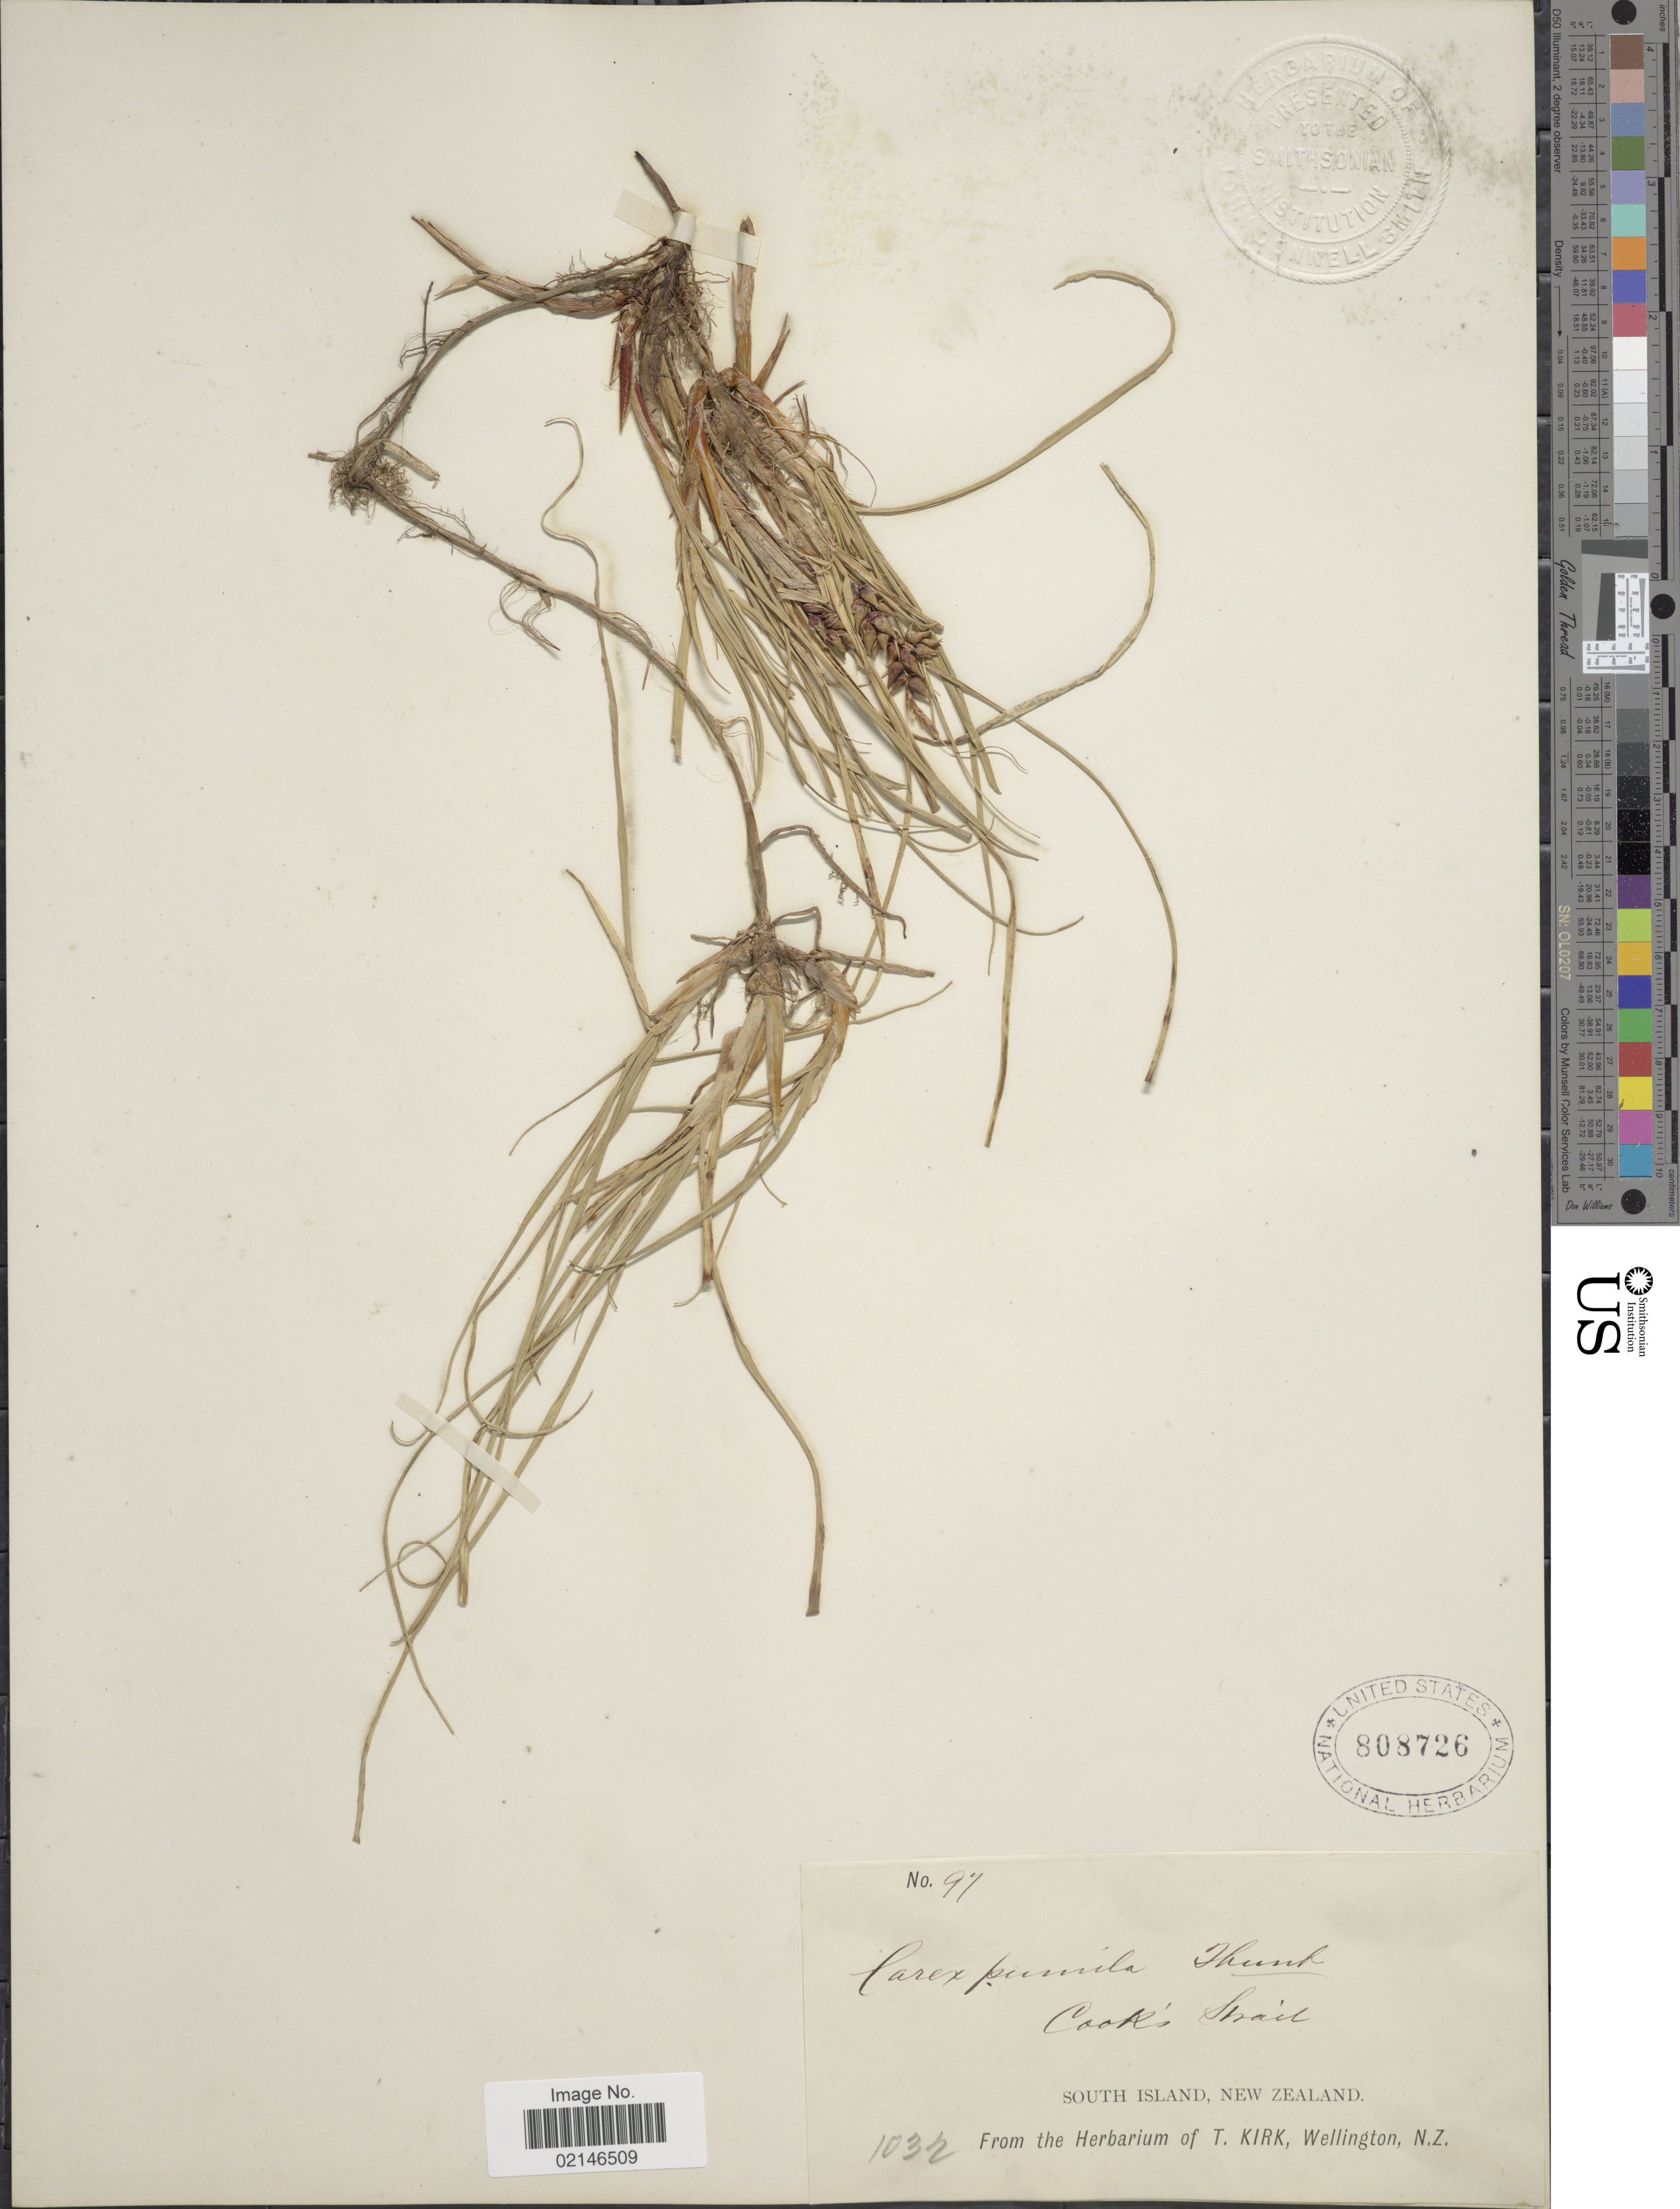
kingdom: Plantae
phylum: Tracheophyta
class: Liliopsida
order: Poales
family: Cyperaceae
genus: Carex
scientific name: Carex pumila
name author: Thunb.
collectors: ex herb. T. Kirk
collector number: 1032/97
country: New Zealand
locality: Cooks Trail, South Island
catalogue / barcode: US 808726